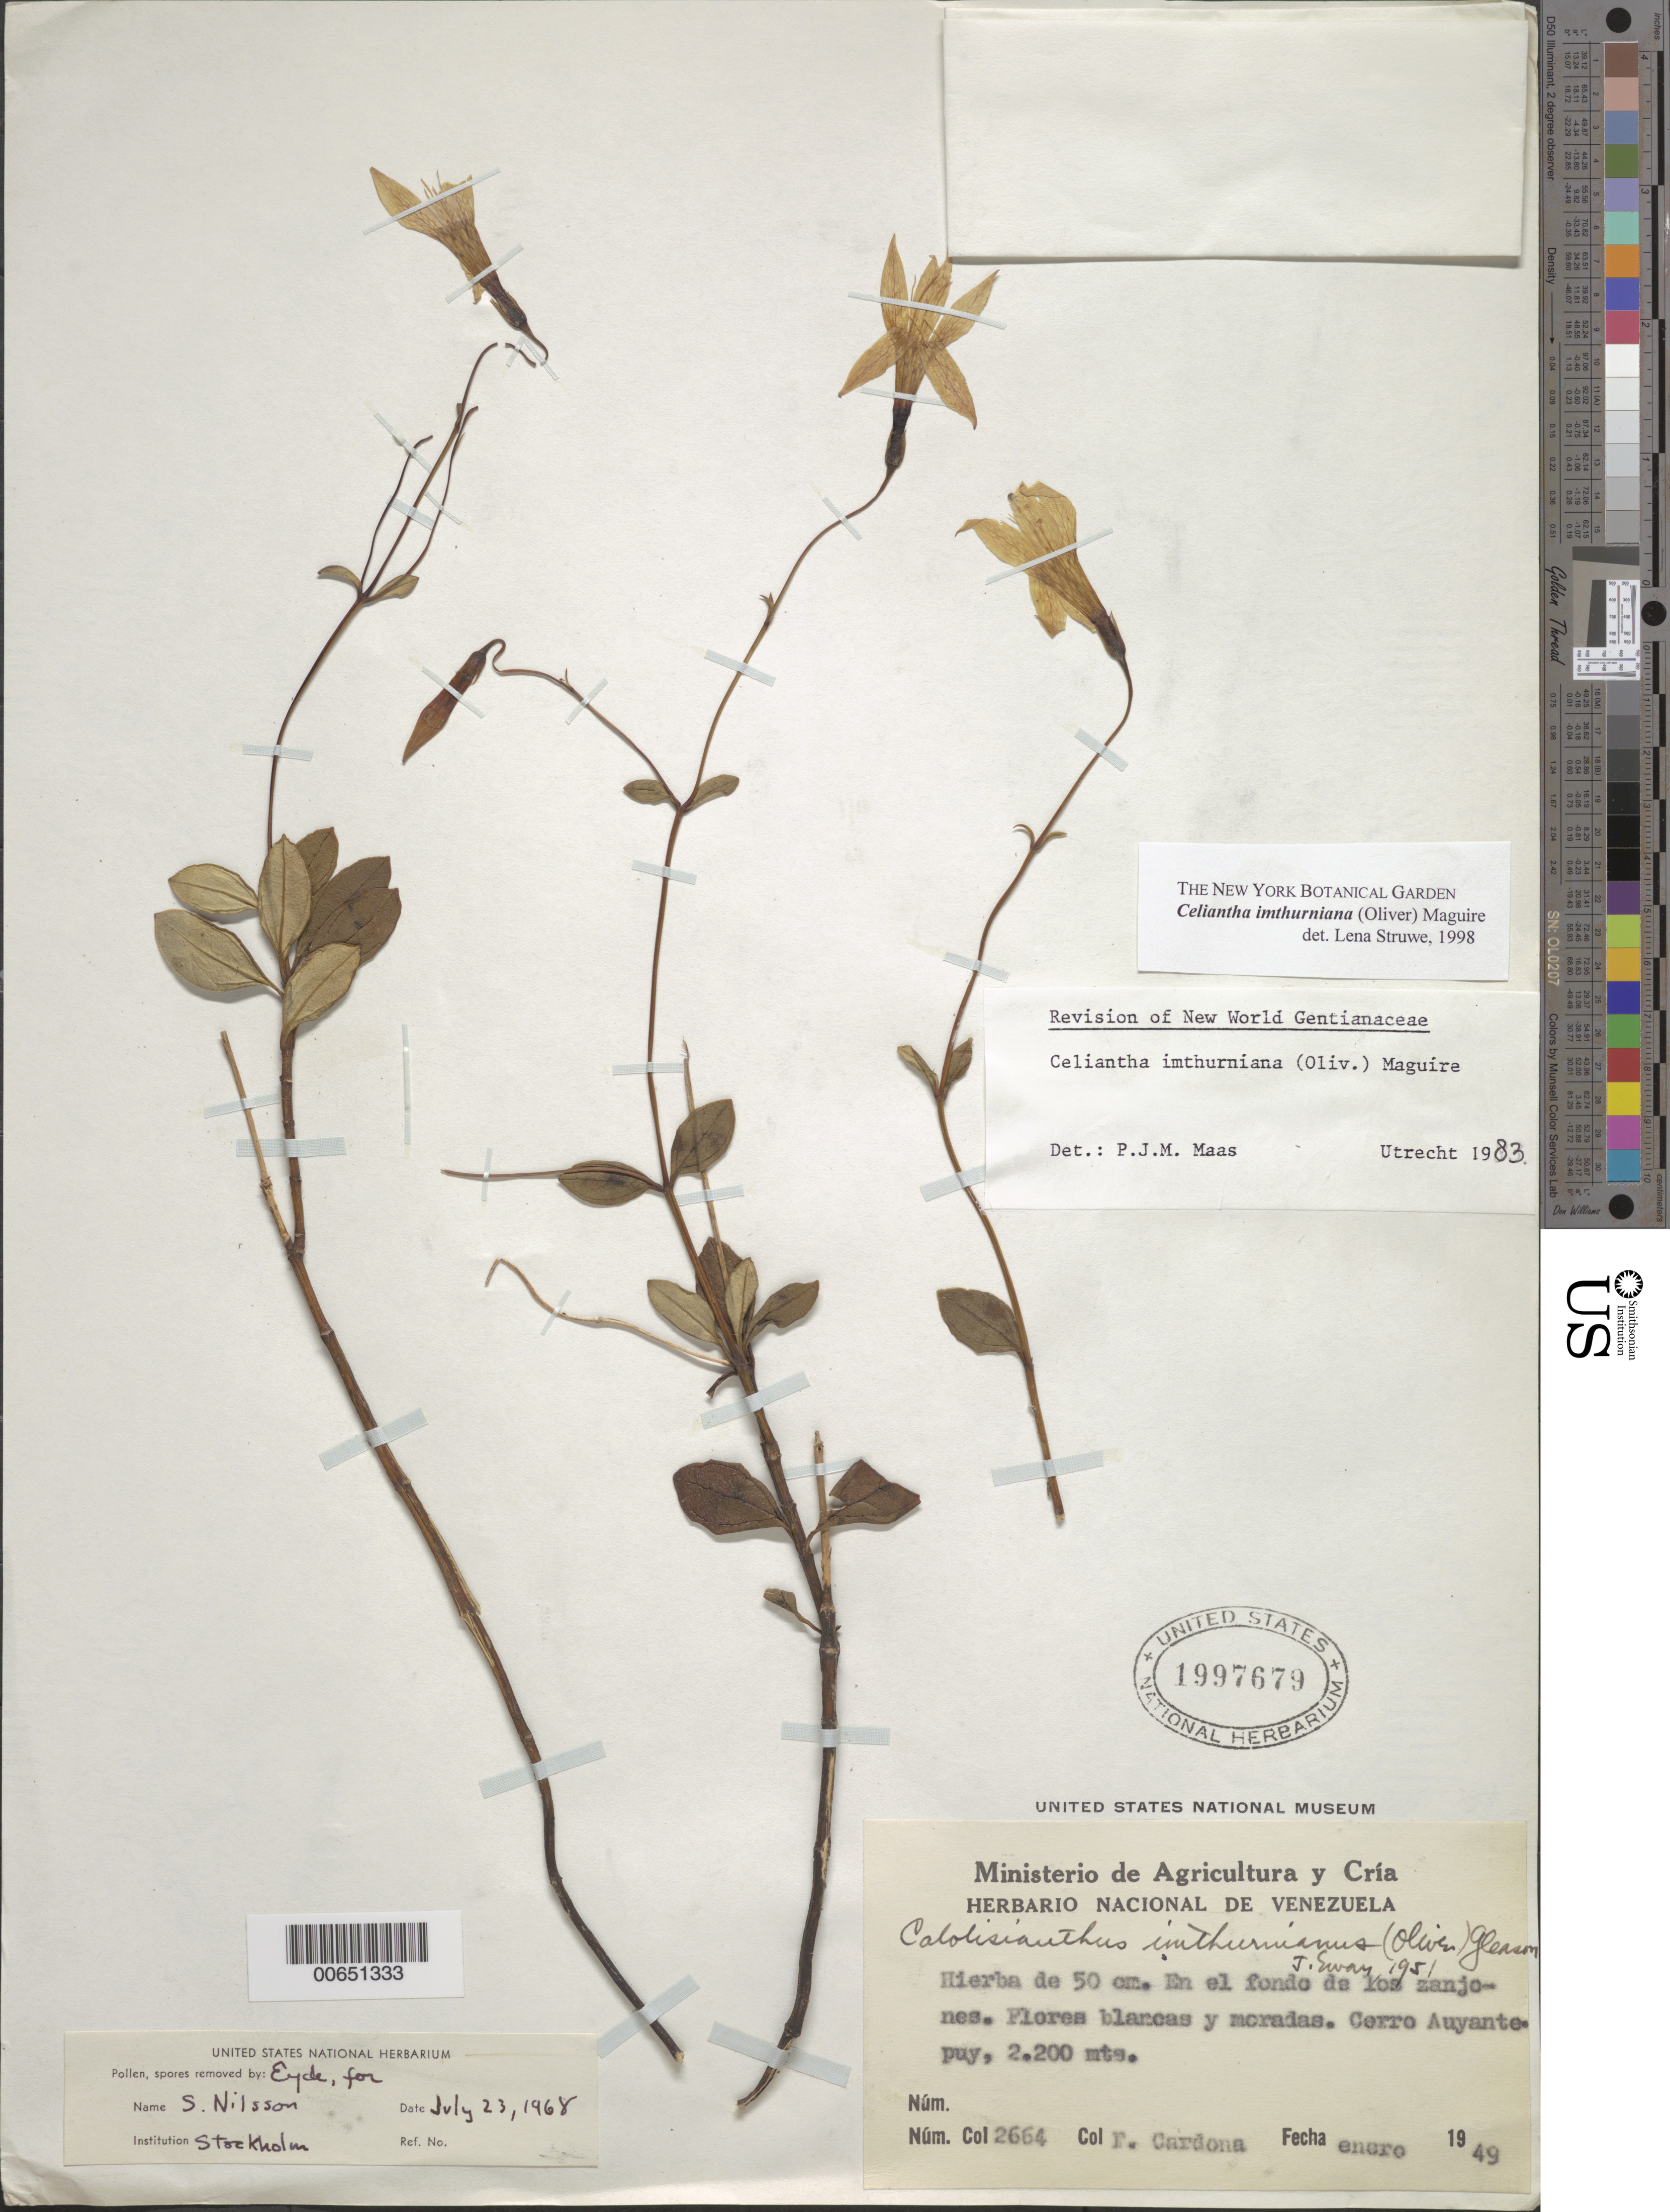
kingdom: Plantae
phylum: Tracheophyta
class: Magnoliopsida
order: Gentianales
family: Gentianaceae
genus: Celiantha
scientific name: Celiantha imthurniana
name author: (Oliv.) Maguire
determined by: Struwe, L.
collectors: F. Cardona Puig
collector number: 2664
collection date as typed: Jan-49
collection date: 1949-01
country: Venezuela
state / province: Bolívar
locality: Cerro Auyantepuí, Alto Río Caroní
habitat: Fondo de los zanjones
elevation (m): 2200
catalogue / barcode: US 1997679